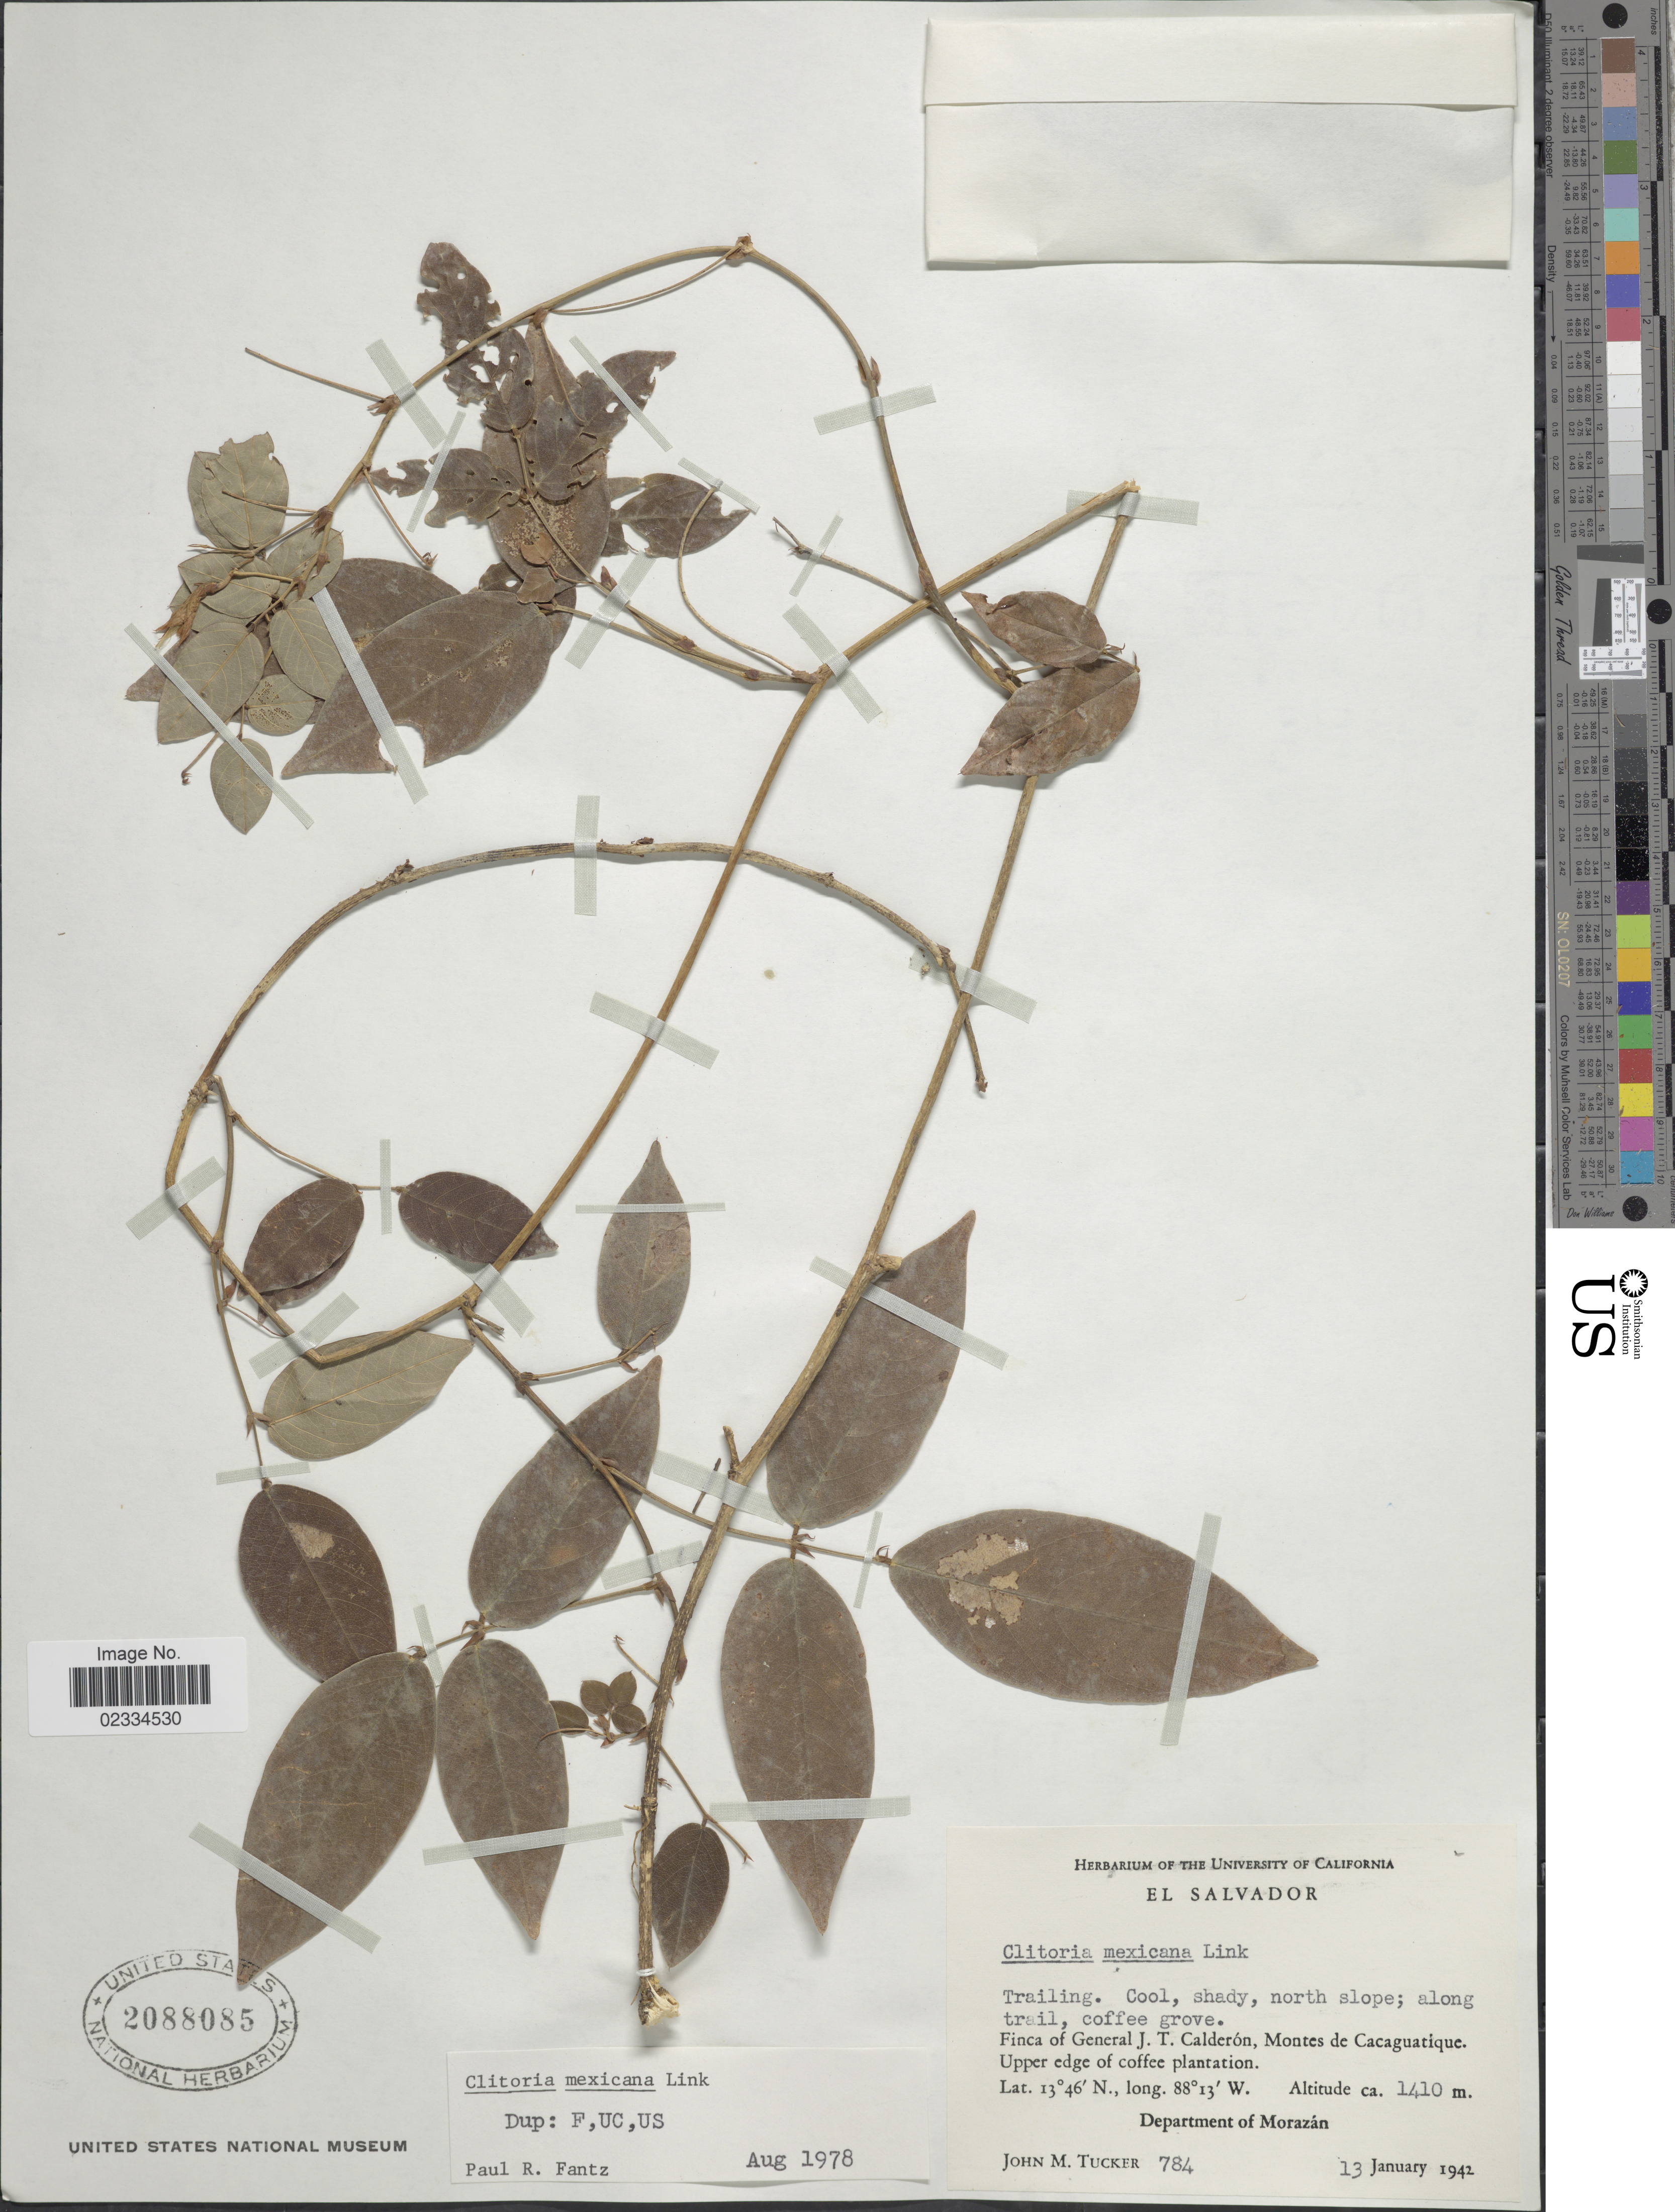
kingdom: Plantae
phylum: Tracheophyta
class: Magnoliopsida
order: Fabales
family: Fabaceae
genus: Clitoria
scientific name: Clitoria mexicana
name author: Link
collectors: J. M. Tucker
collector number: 784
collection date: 1942-01-13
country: El Salvador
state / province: Morazan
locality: Finca of General J.T. Calderon, Montes de Cacaguatiqui, Upper edge of coffee plantation, Department of Morazan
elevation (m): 1410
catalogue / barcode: US 2088085